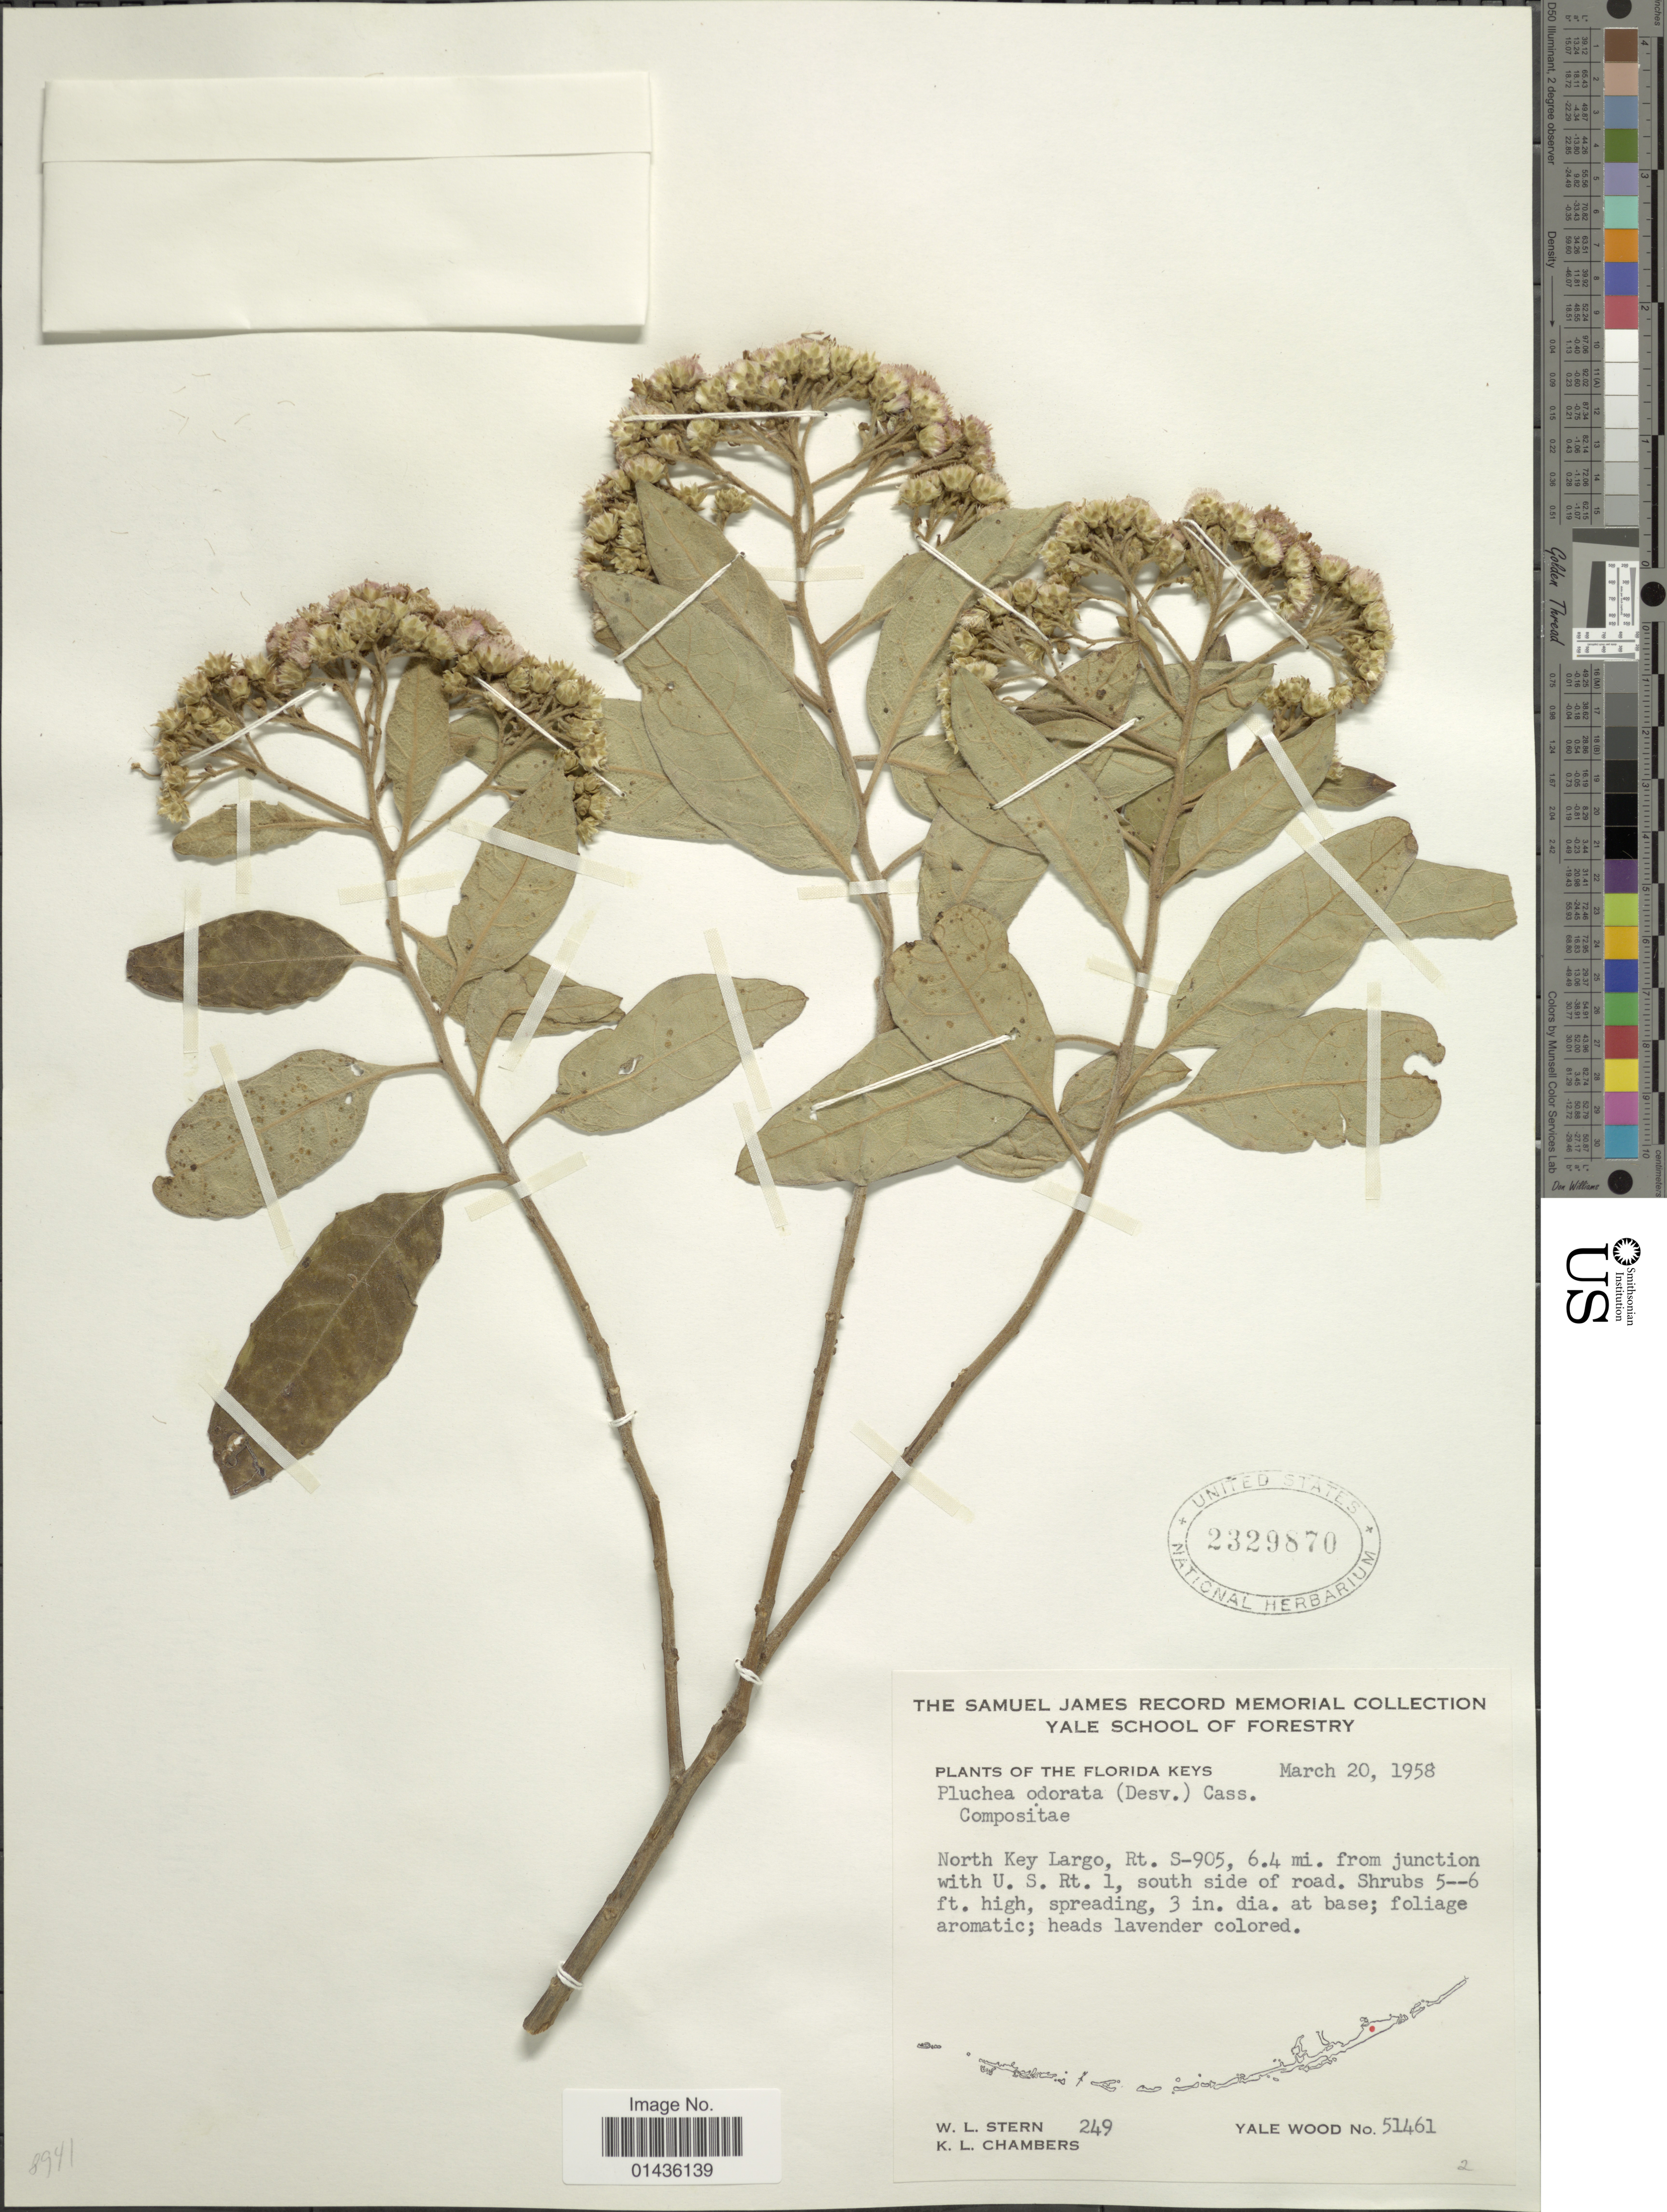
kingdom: Plantae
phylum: Tracheophyta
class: Magnoliopsida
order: Asterales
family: Asteraceae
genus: Pluchea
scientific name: Pluchea carolinensis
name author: (Jacq.) D. Don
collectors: W. L. Stern, K. Chambers & Y. Wood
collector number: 249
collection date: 1958-03-20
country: United States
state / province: Florida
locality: Florida Keys, North Key Largo, Rt. S-905, 6.4 mi from junction with U.S. Rt. 1, south side of road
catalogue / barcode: US 2329870